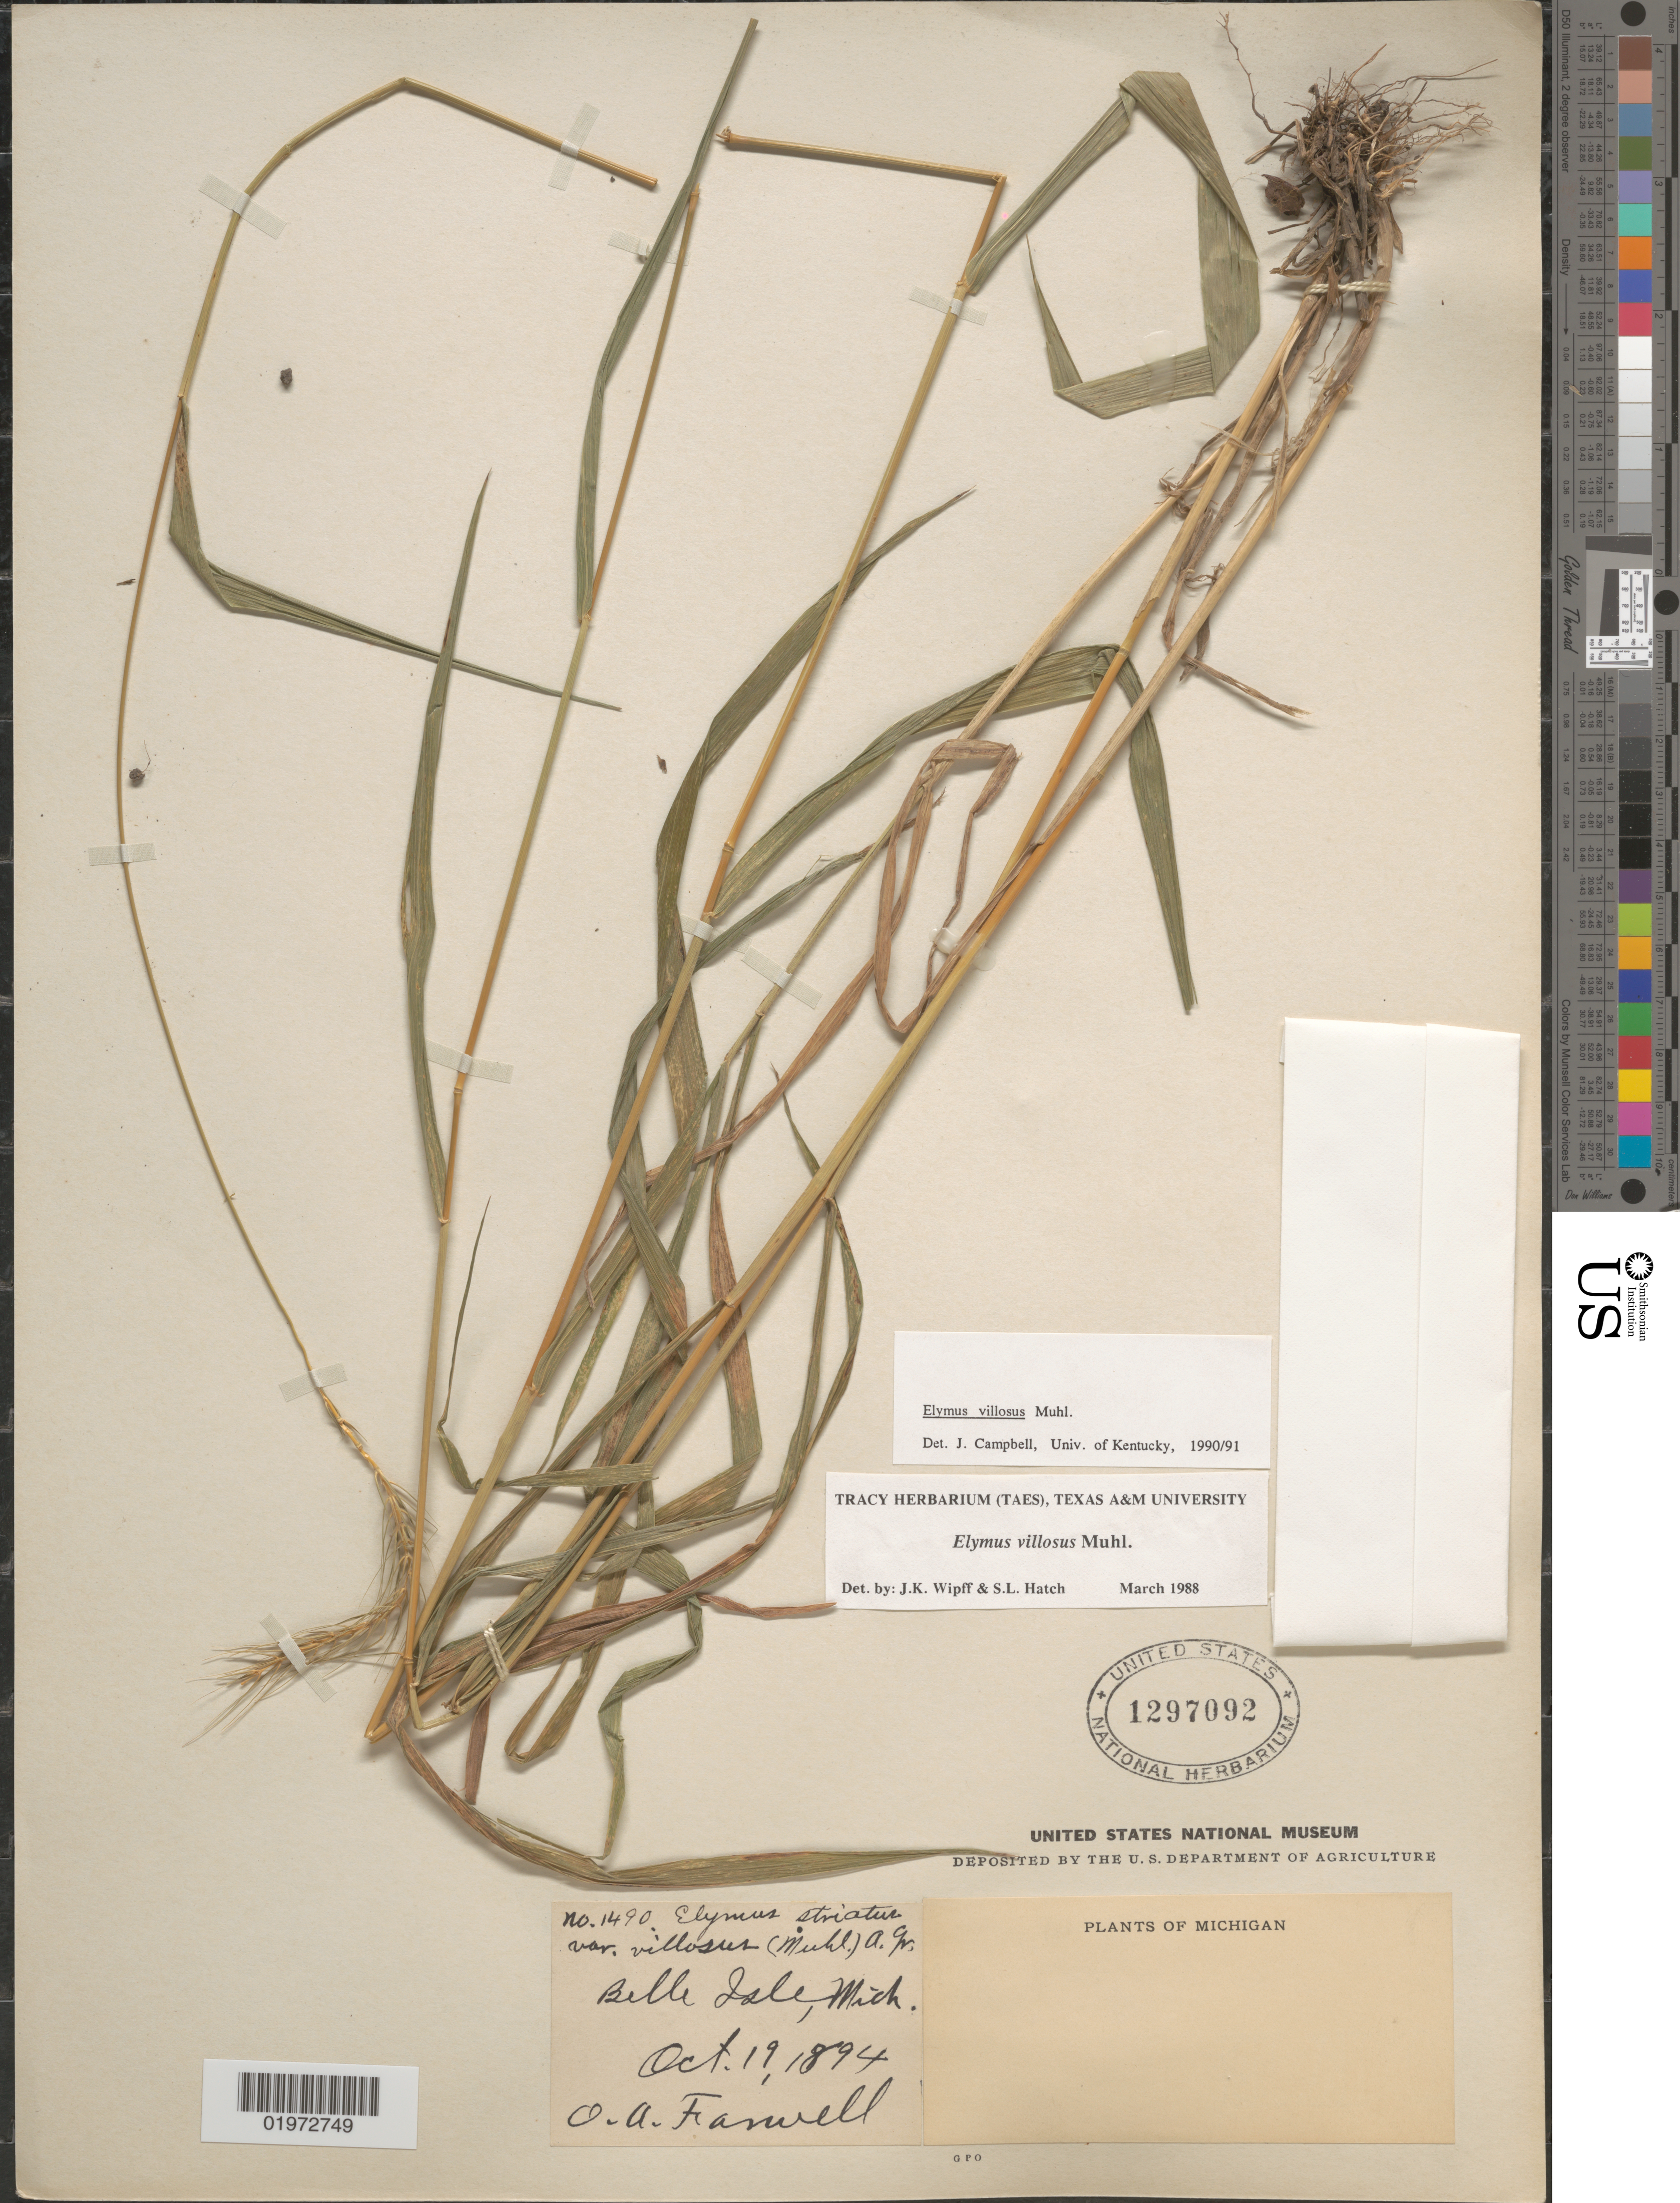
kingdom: Plantae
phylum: Tracheophyta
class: Liliopsida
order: Poales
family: Poaceae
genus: Elymus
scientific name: Elymus villosus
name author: Muhl. ex Willd.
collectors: O. Farwell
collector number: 1490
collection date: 1894-10-19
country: United States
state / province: Michigan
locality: Belle Isle.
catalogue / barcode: US 1297092